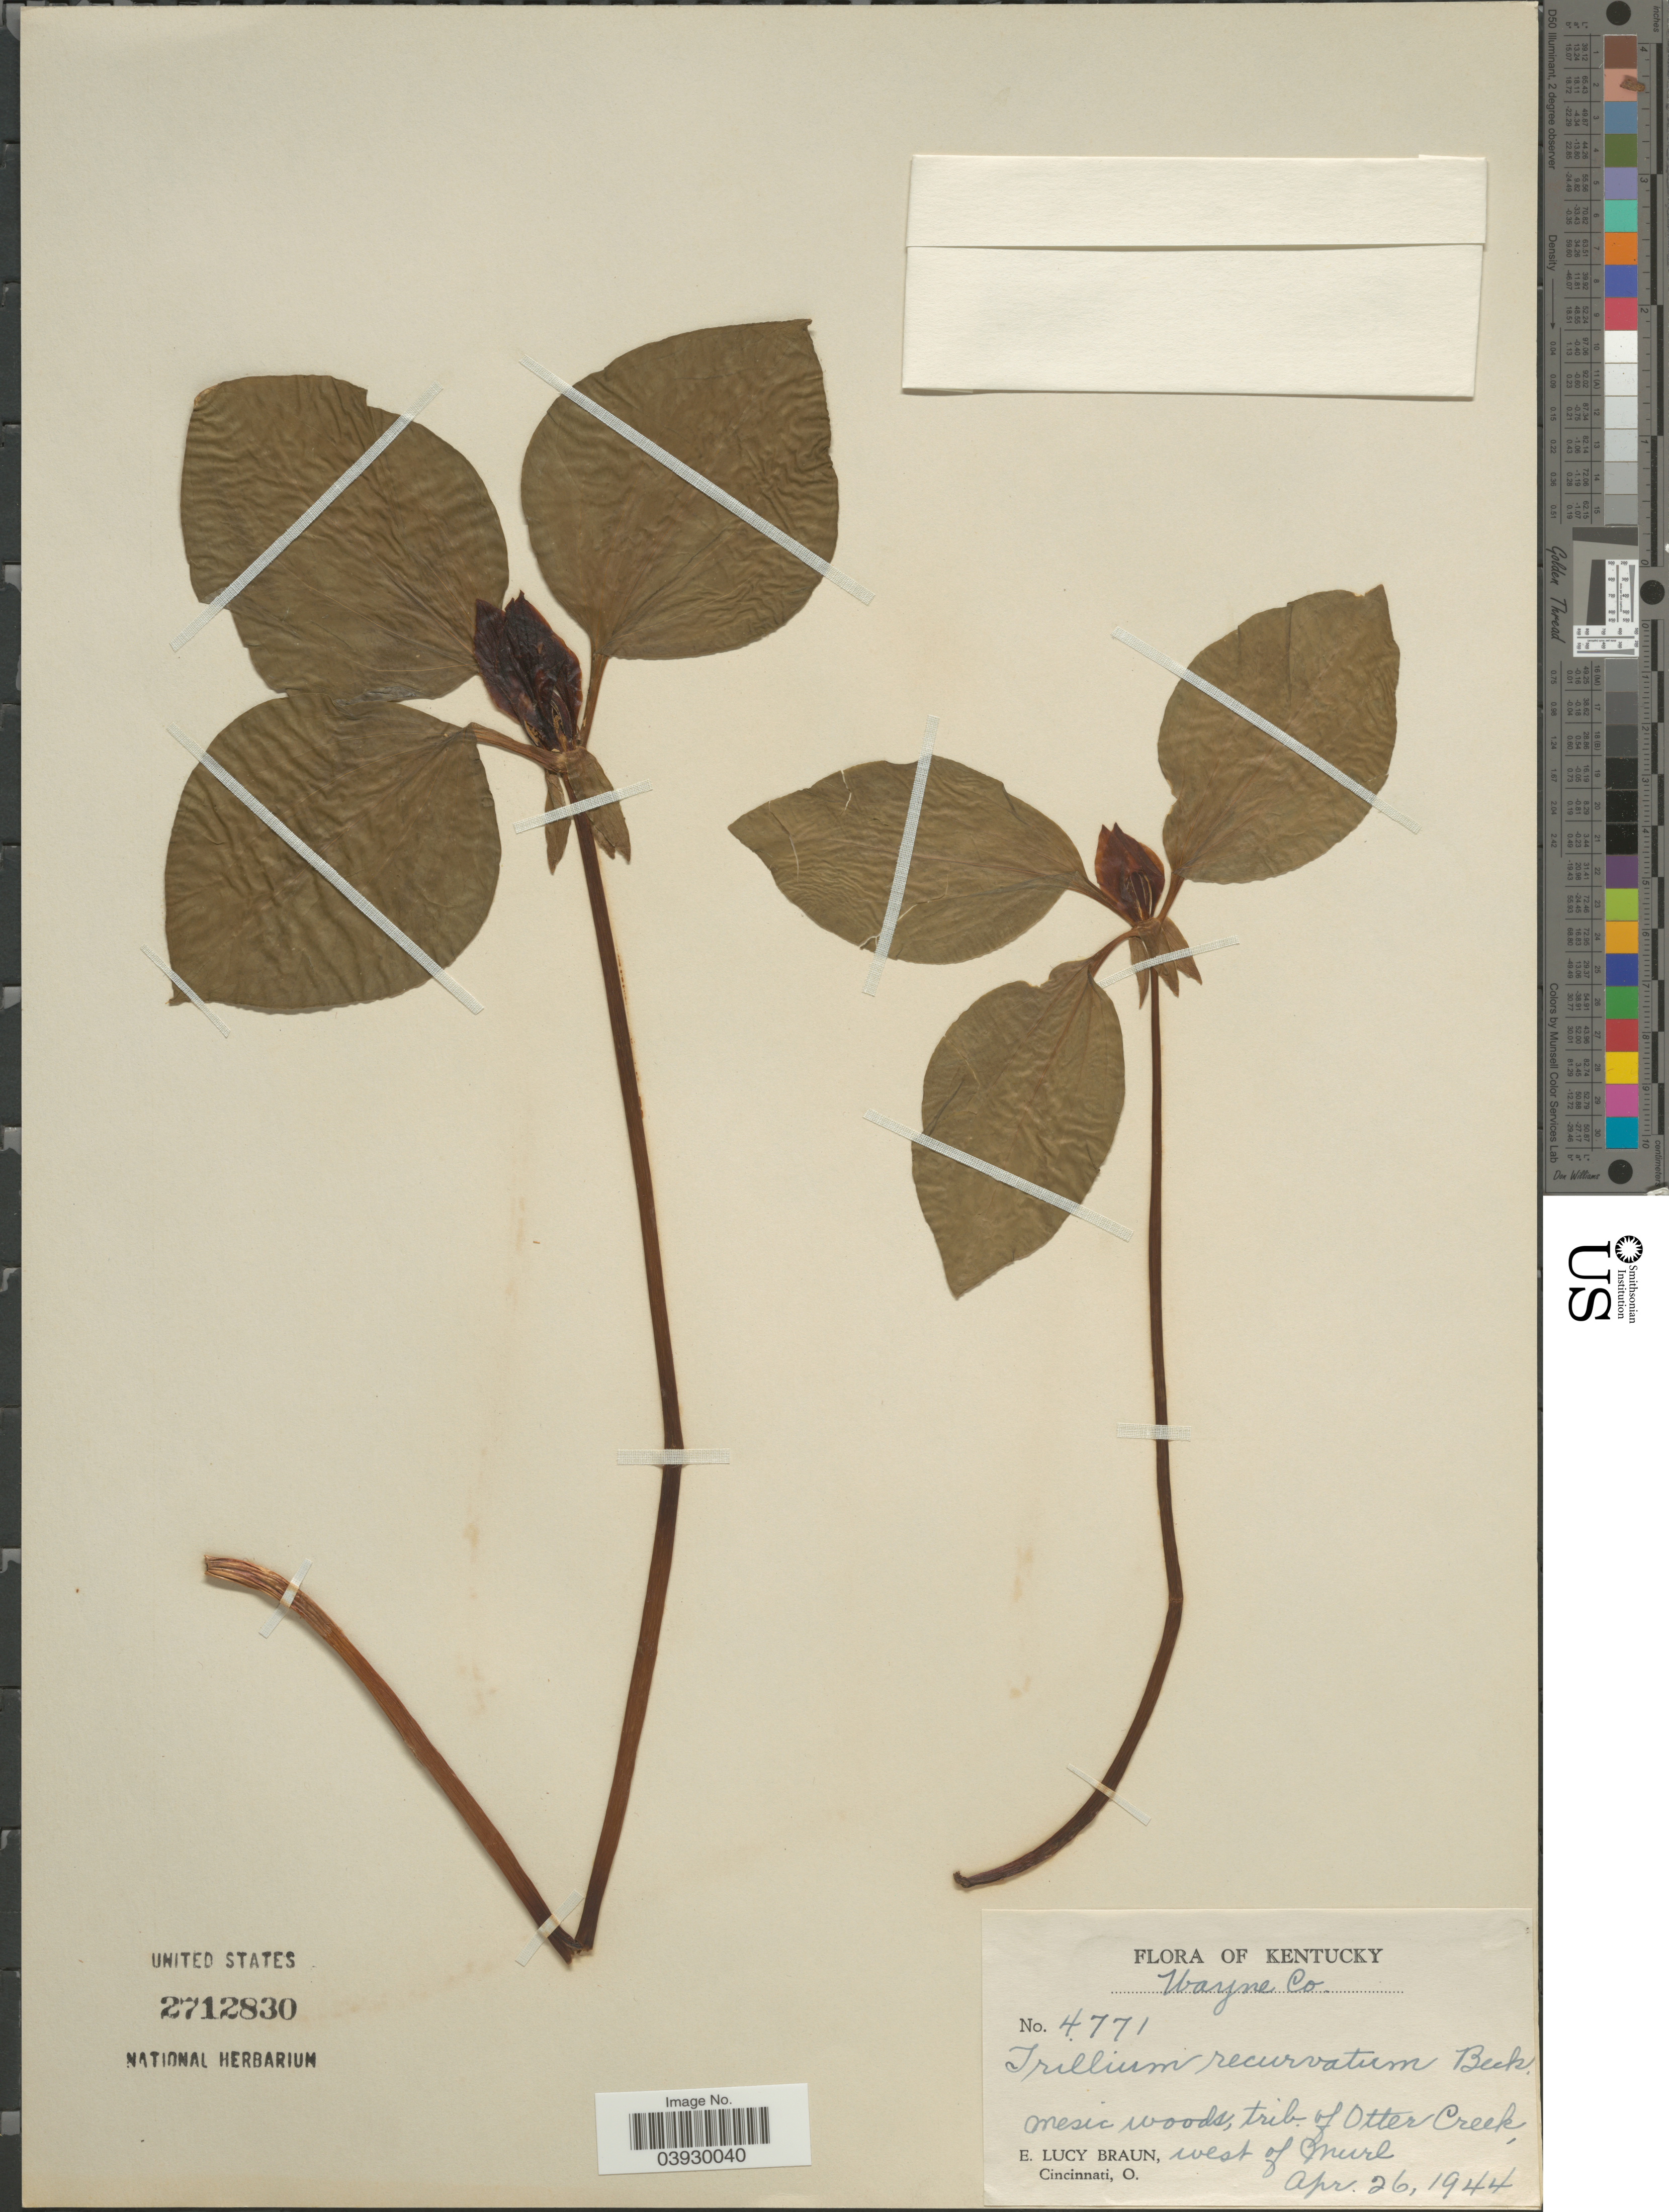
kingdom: Plantae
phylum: Tracheophyta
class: Liliopsida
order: Liliales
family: Melanthiaceae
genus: Trillium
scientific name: Trillium recurvatum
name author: L.C. Beck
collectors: E. L. Braun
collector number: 4771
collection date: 1944-04-26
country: United States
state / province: Kentucky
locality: Wayne Co. Trib of Otter Creek, west of Murl.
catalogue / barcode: US 2712830